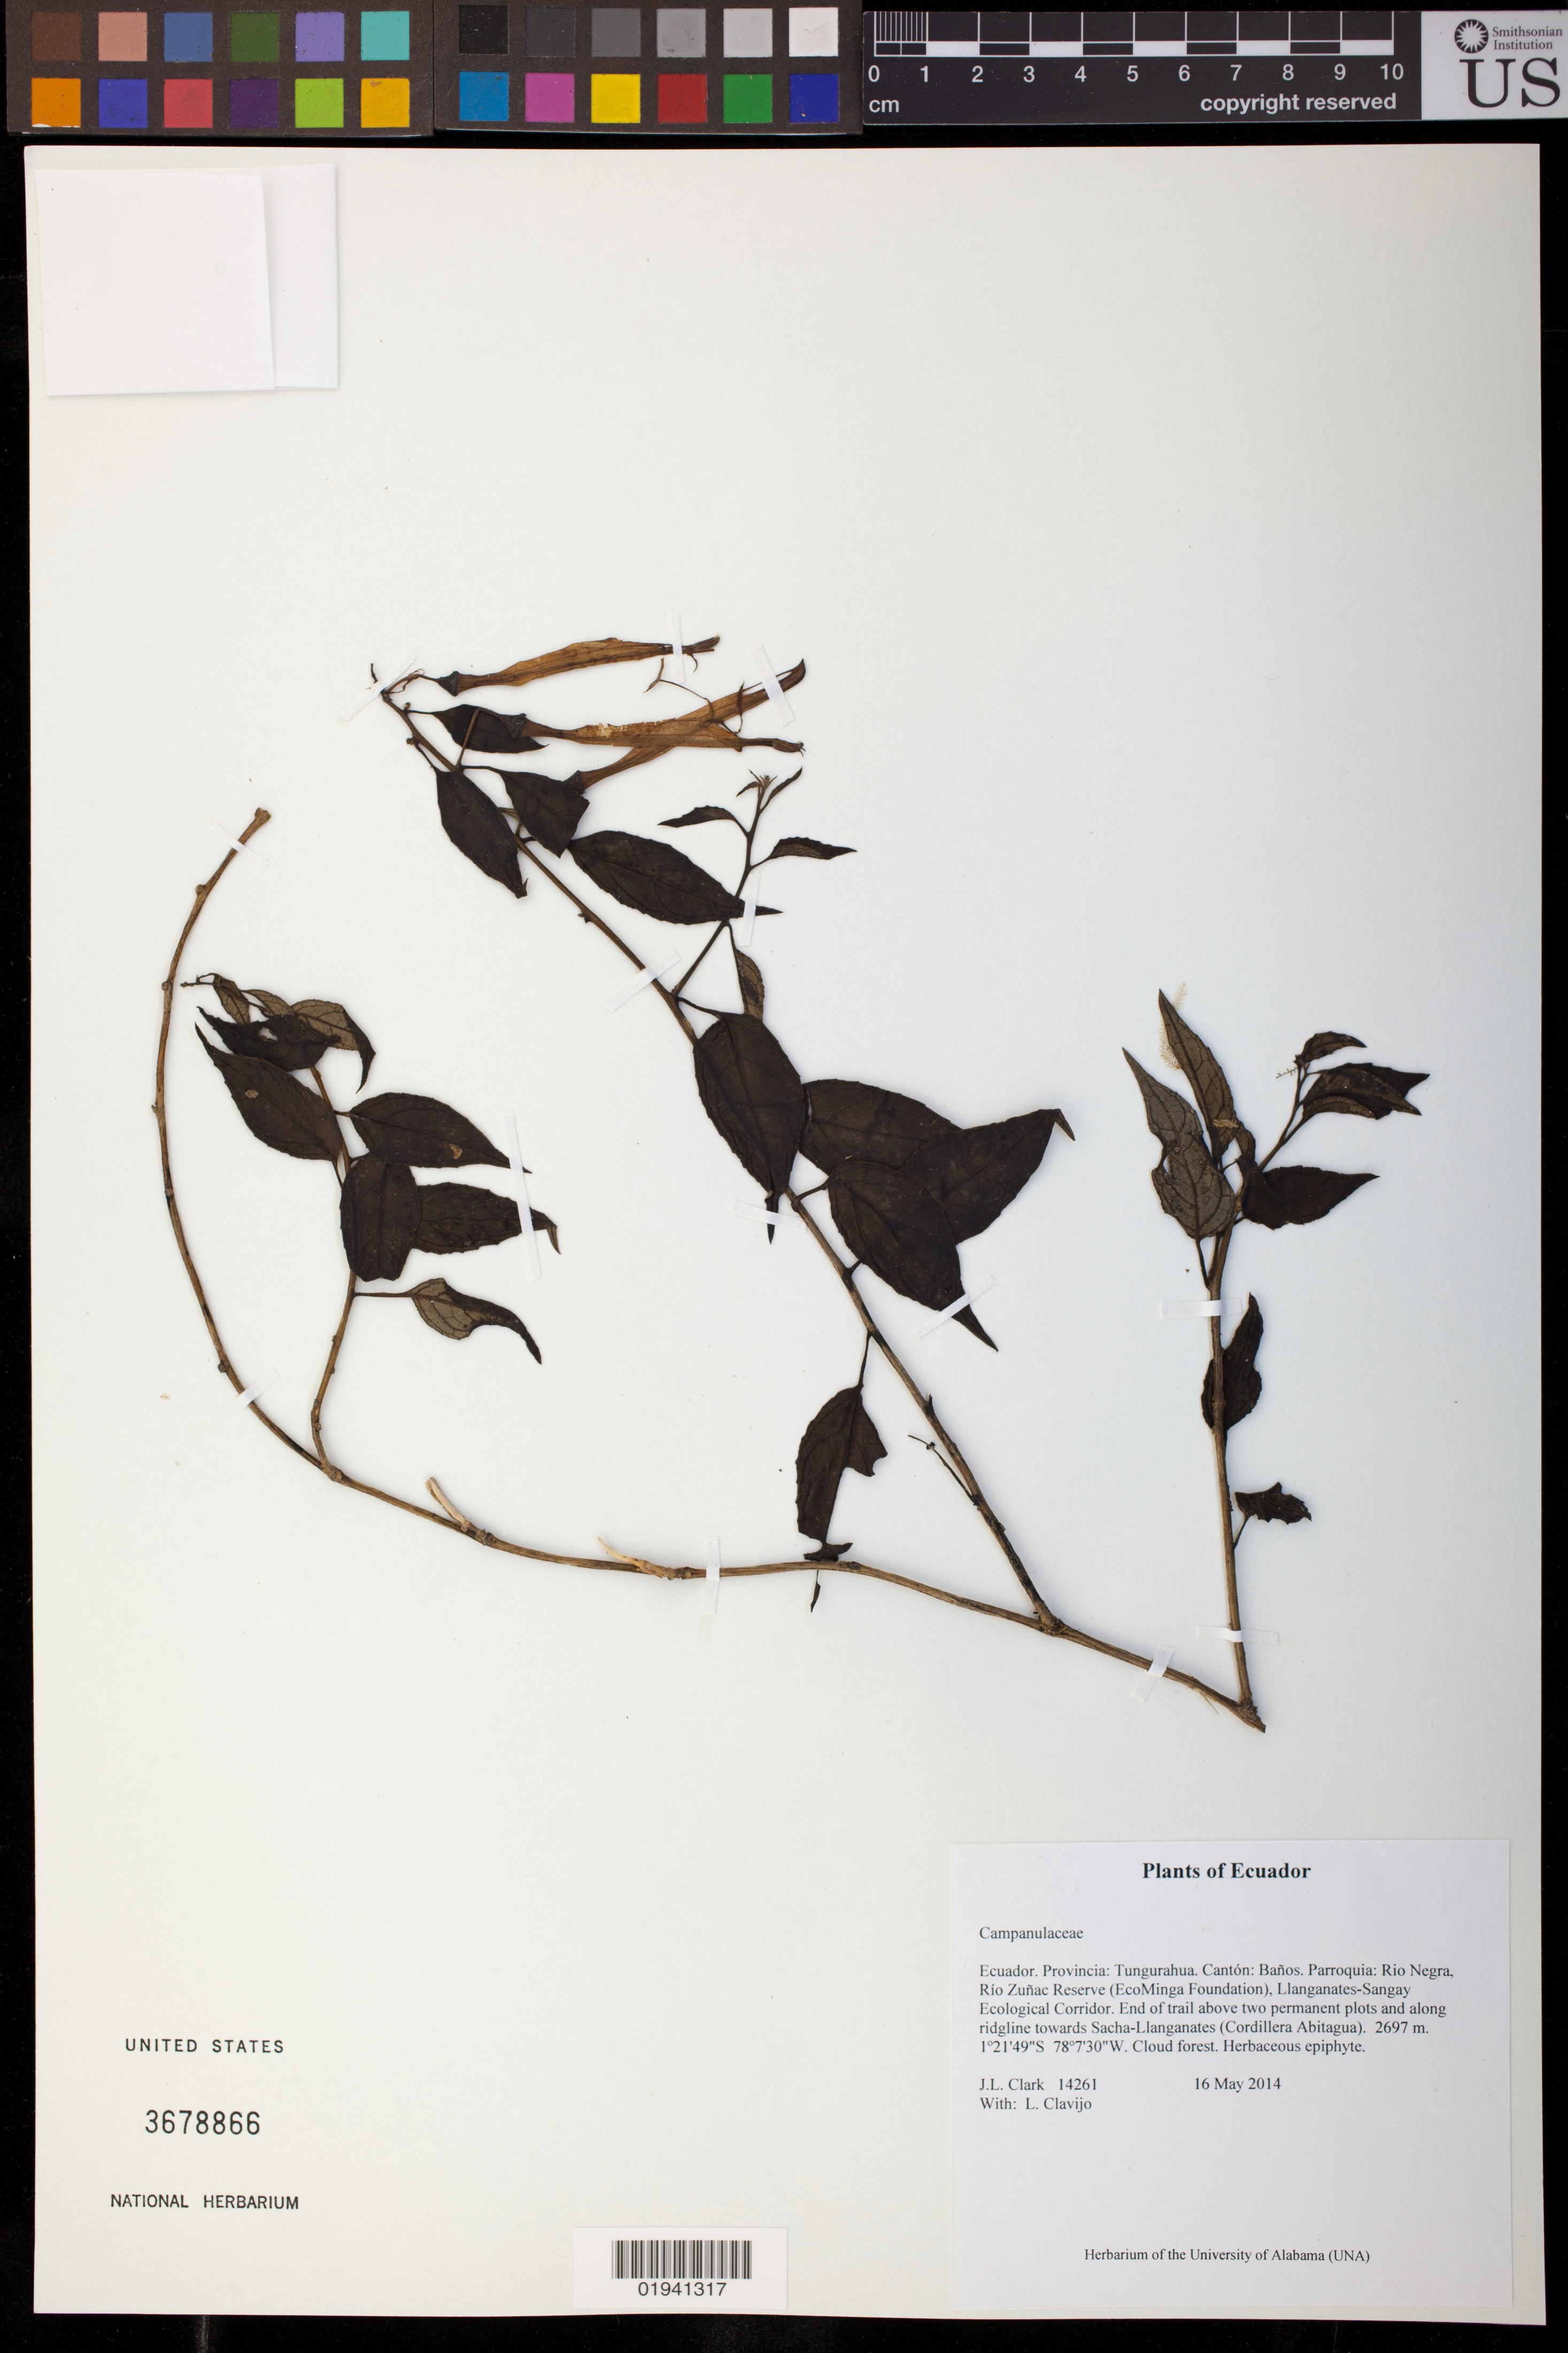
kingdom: Plantae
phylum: Tracheophyta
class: Magnoliopsida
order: Asterales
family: Campanulaceae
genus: Siphocampylus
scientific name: Siphocampylus sp.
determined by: Lagomarsino, L. P.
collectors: J. L. Clark & L. Clavijo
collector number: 14261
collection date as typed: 16 May 2014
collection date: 2014-05-16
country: Ecuador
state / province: Tungurahua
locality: Canton: Banos. Parroquia: Rio Negra, Rio Zunac Reserve (EcoMinga Foundation), Llanganates-Sangay Ecological Corridor. End of trail above two permanent plots and along ridgeline towards Sacha-Llanganates (Cordillera Abitagua).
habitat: Cloud forest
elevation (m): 2697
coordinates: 1 21 49 S, 78 7 30 W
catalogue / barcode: US 3678866